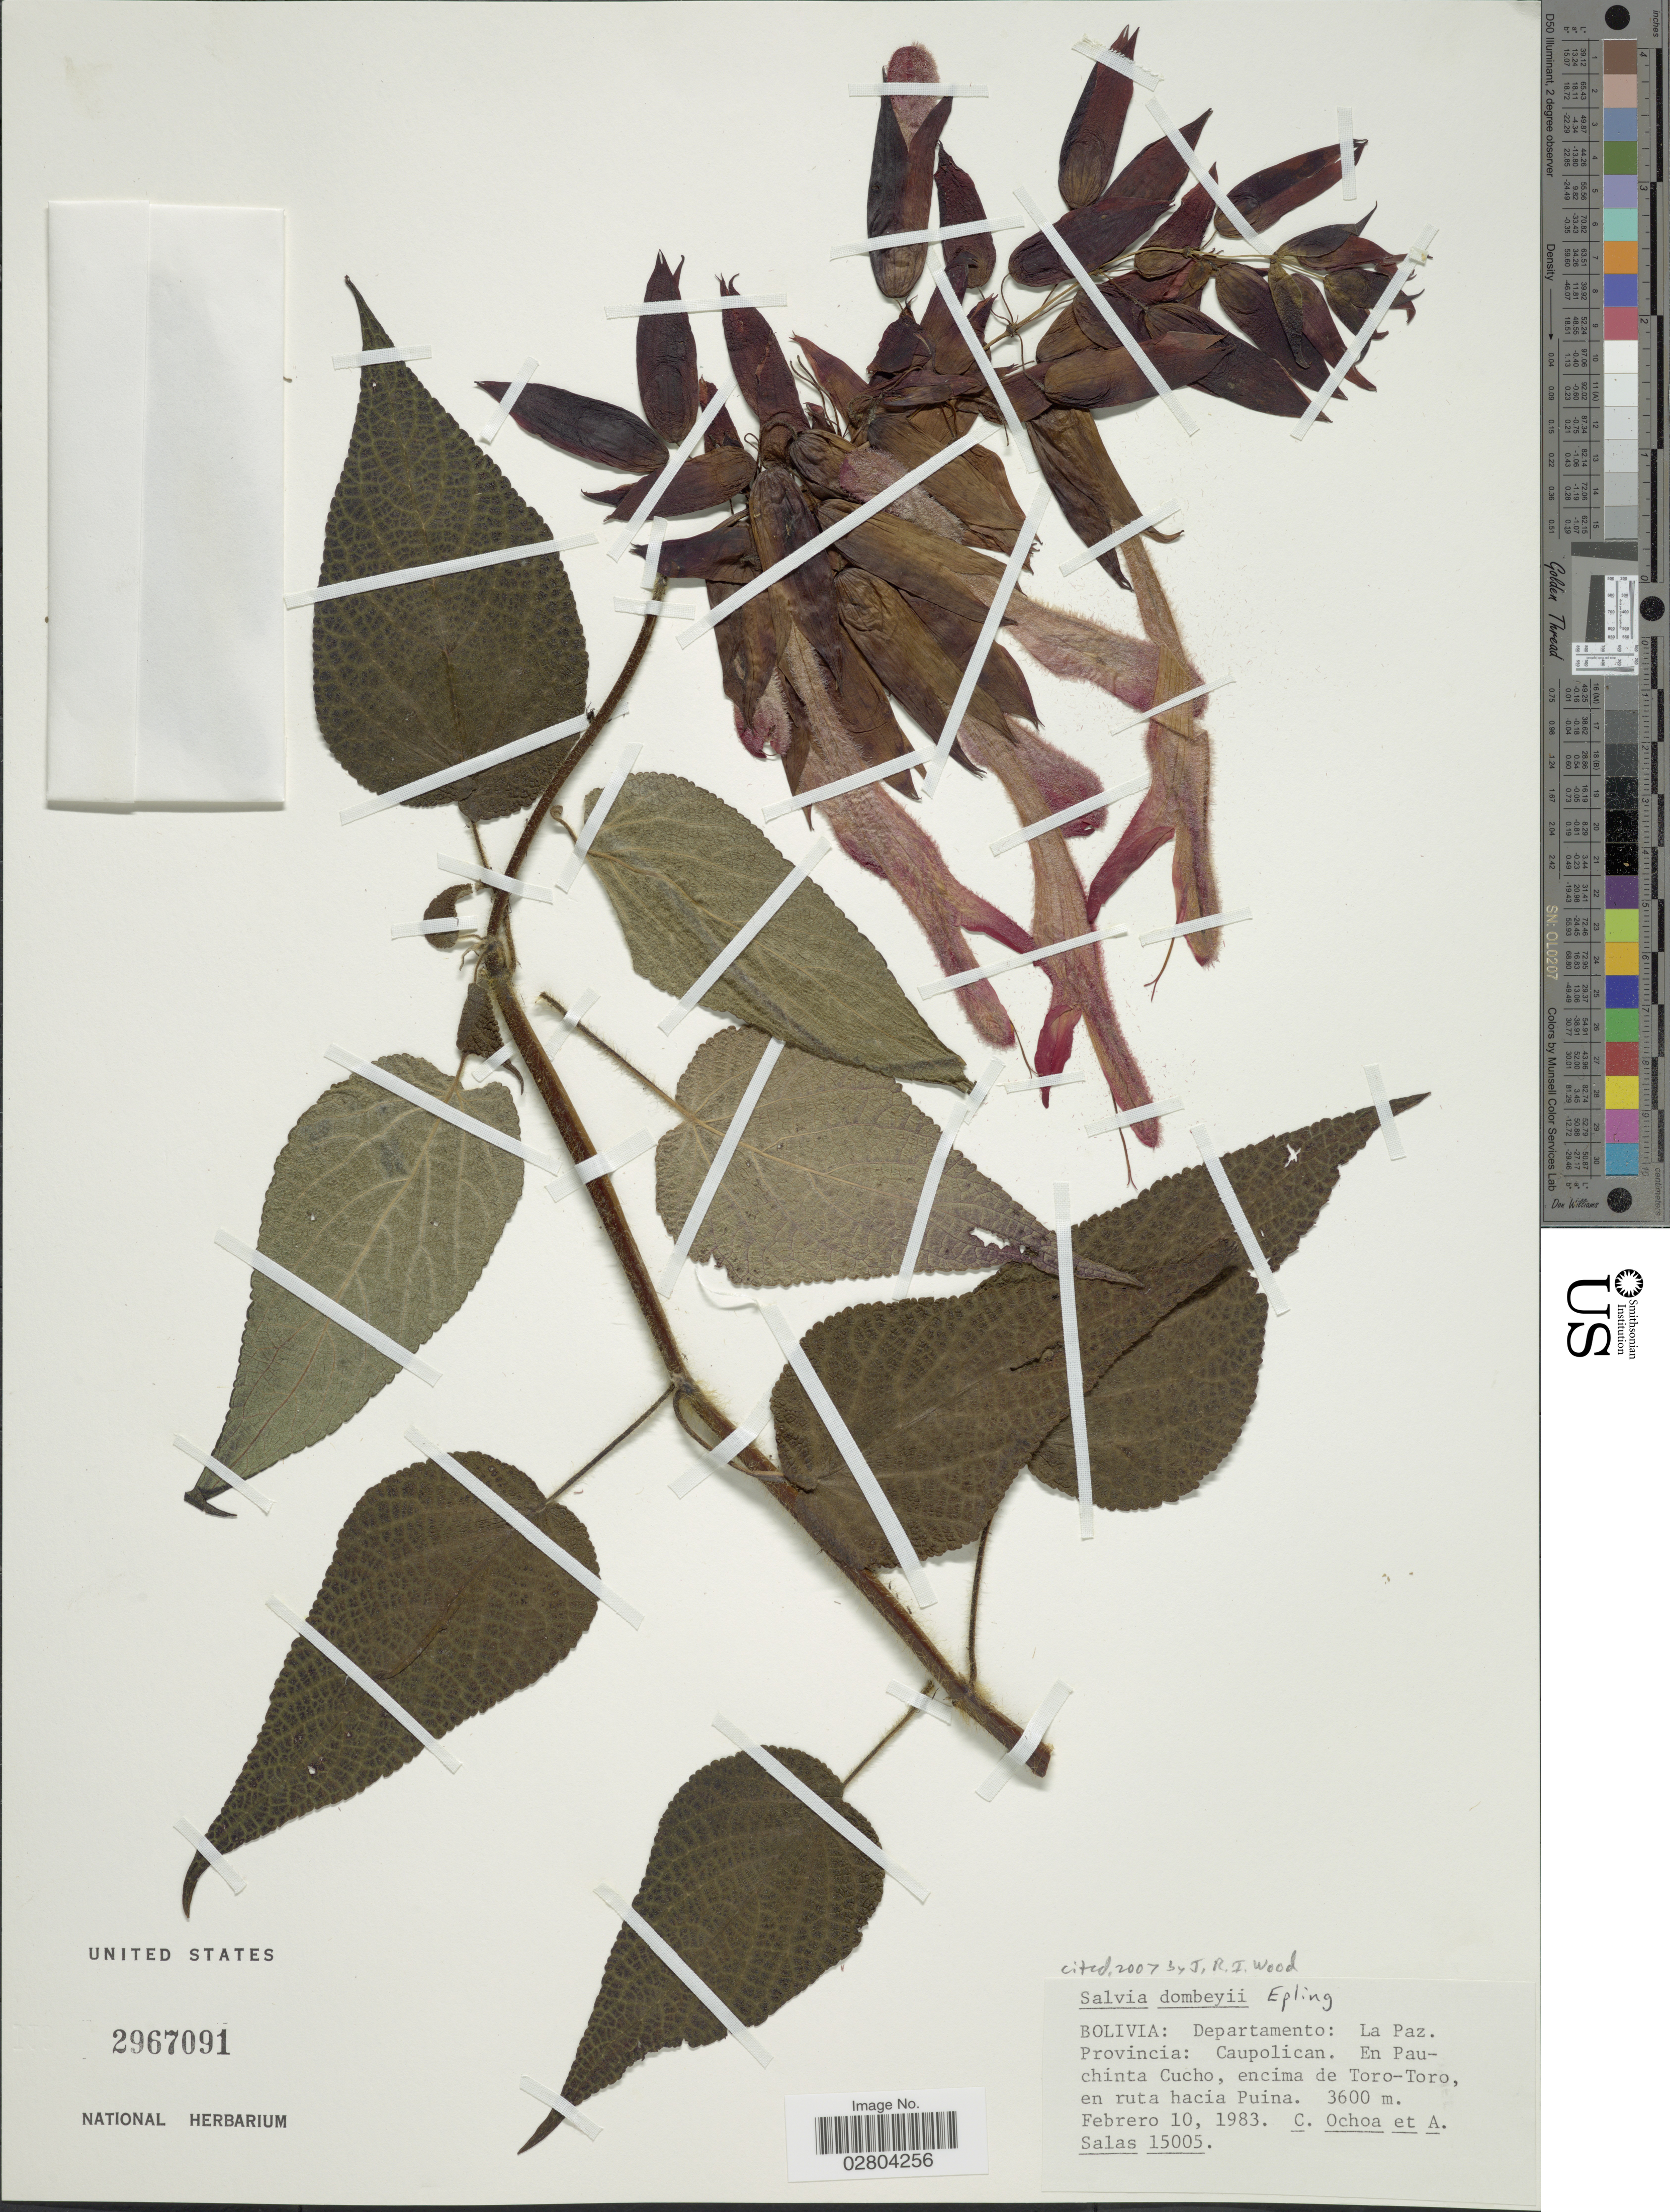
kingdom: Plantae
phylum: Tracheophyta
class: Magnoliopsida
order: Lamiales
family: Lamiaceae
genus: Salvia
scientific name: Salvia dombeyi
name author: Epling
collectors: C. Ochoa & A. Salas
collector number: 15005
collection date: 1983-02-10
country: Bolivia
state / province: La Paz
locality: Departamento: La Paz. Provincia: Caupolican. En Pauchinta Cucho, encima de Toro-Toro, en ruta hacia Puina.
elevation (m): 3600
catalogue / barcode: US 2967091